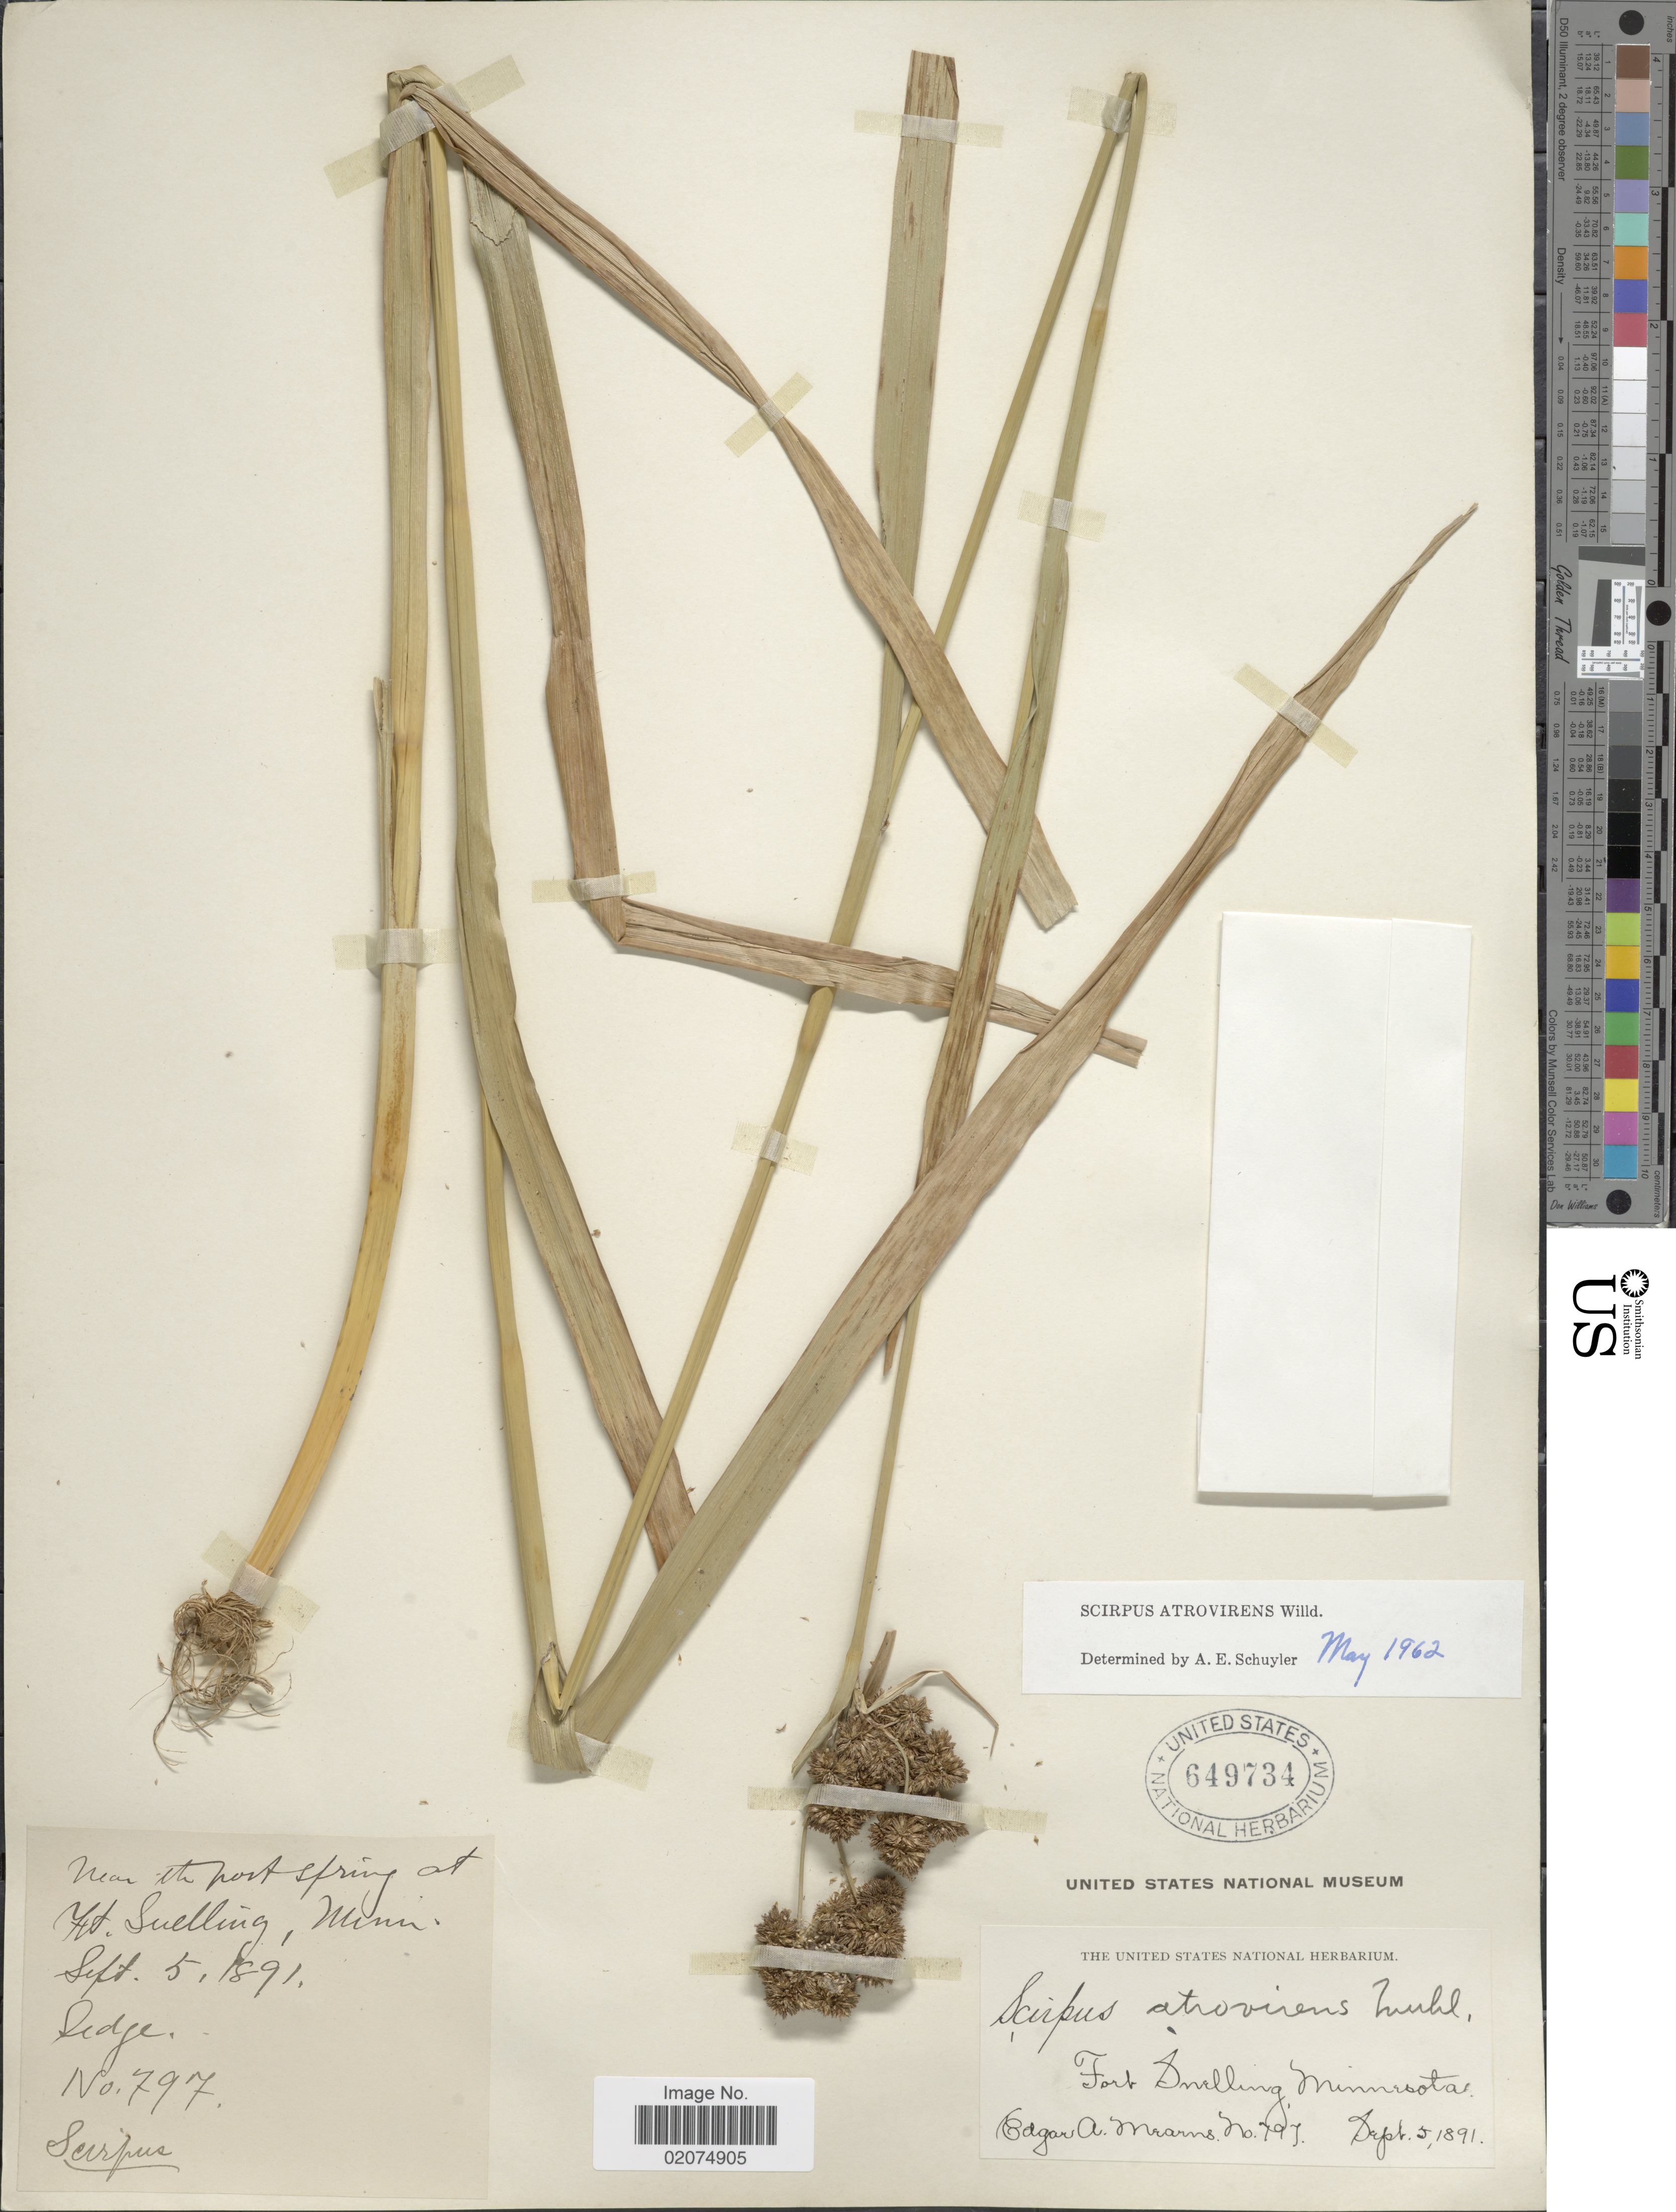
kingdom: Plantae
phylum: Tracheophyta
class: Liliopsida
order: Poales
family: Cyperaceae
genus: Scirpus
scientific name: Scirpus atrovirens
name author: Willd.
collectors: E. A. Mearns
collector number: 797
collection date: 1891-09-05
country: United States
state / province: Minnesota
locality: Fort Snelling, Minn.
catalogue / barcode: US 649734